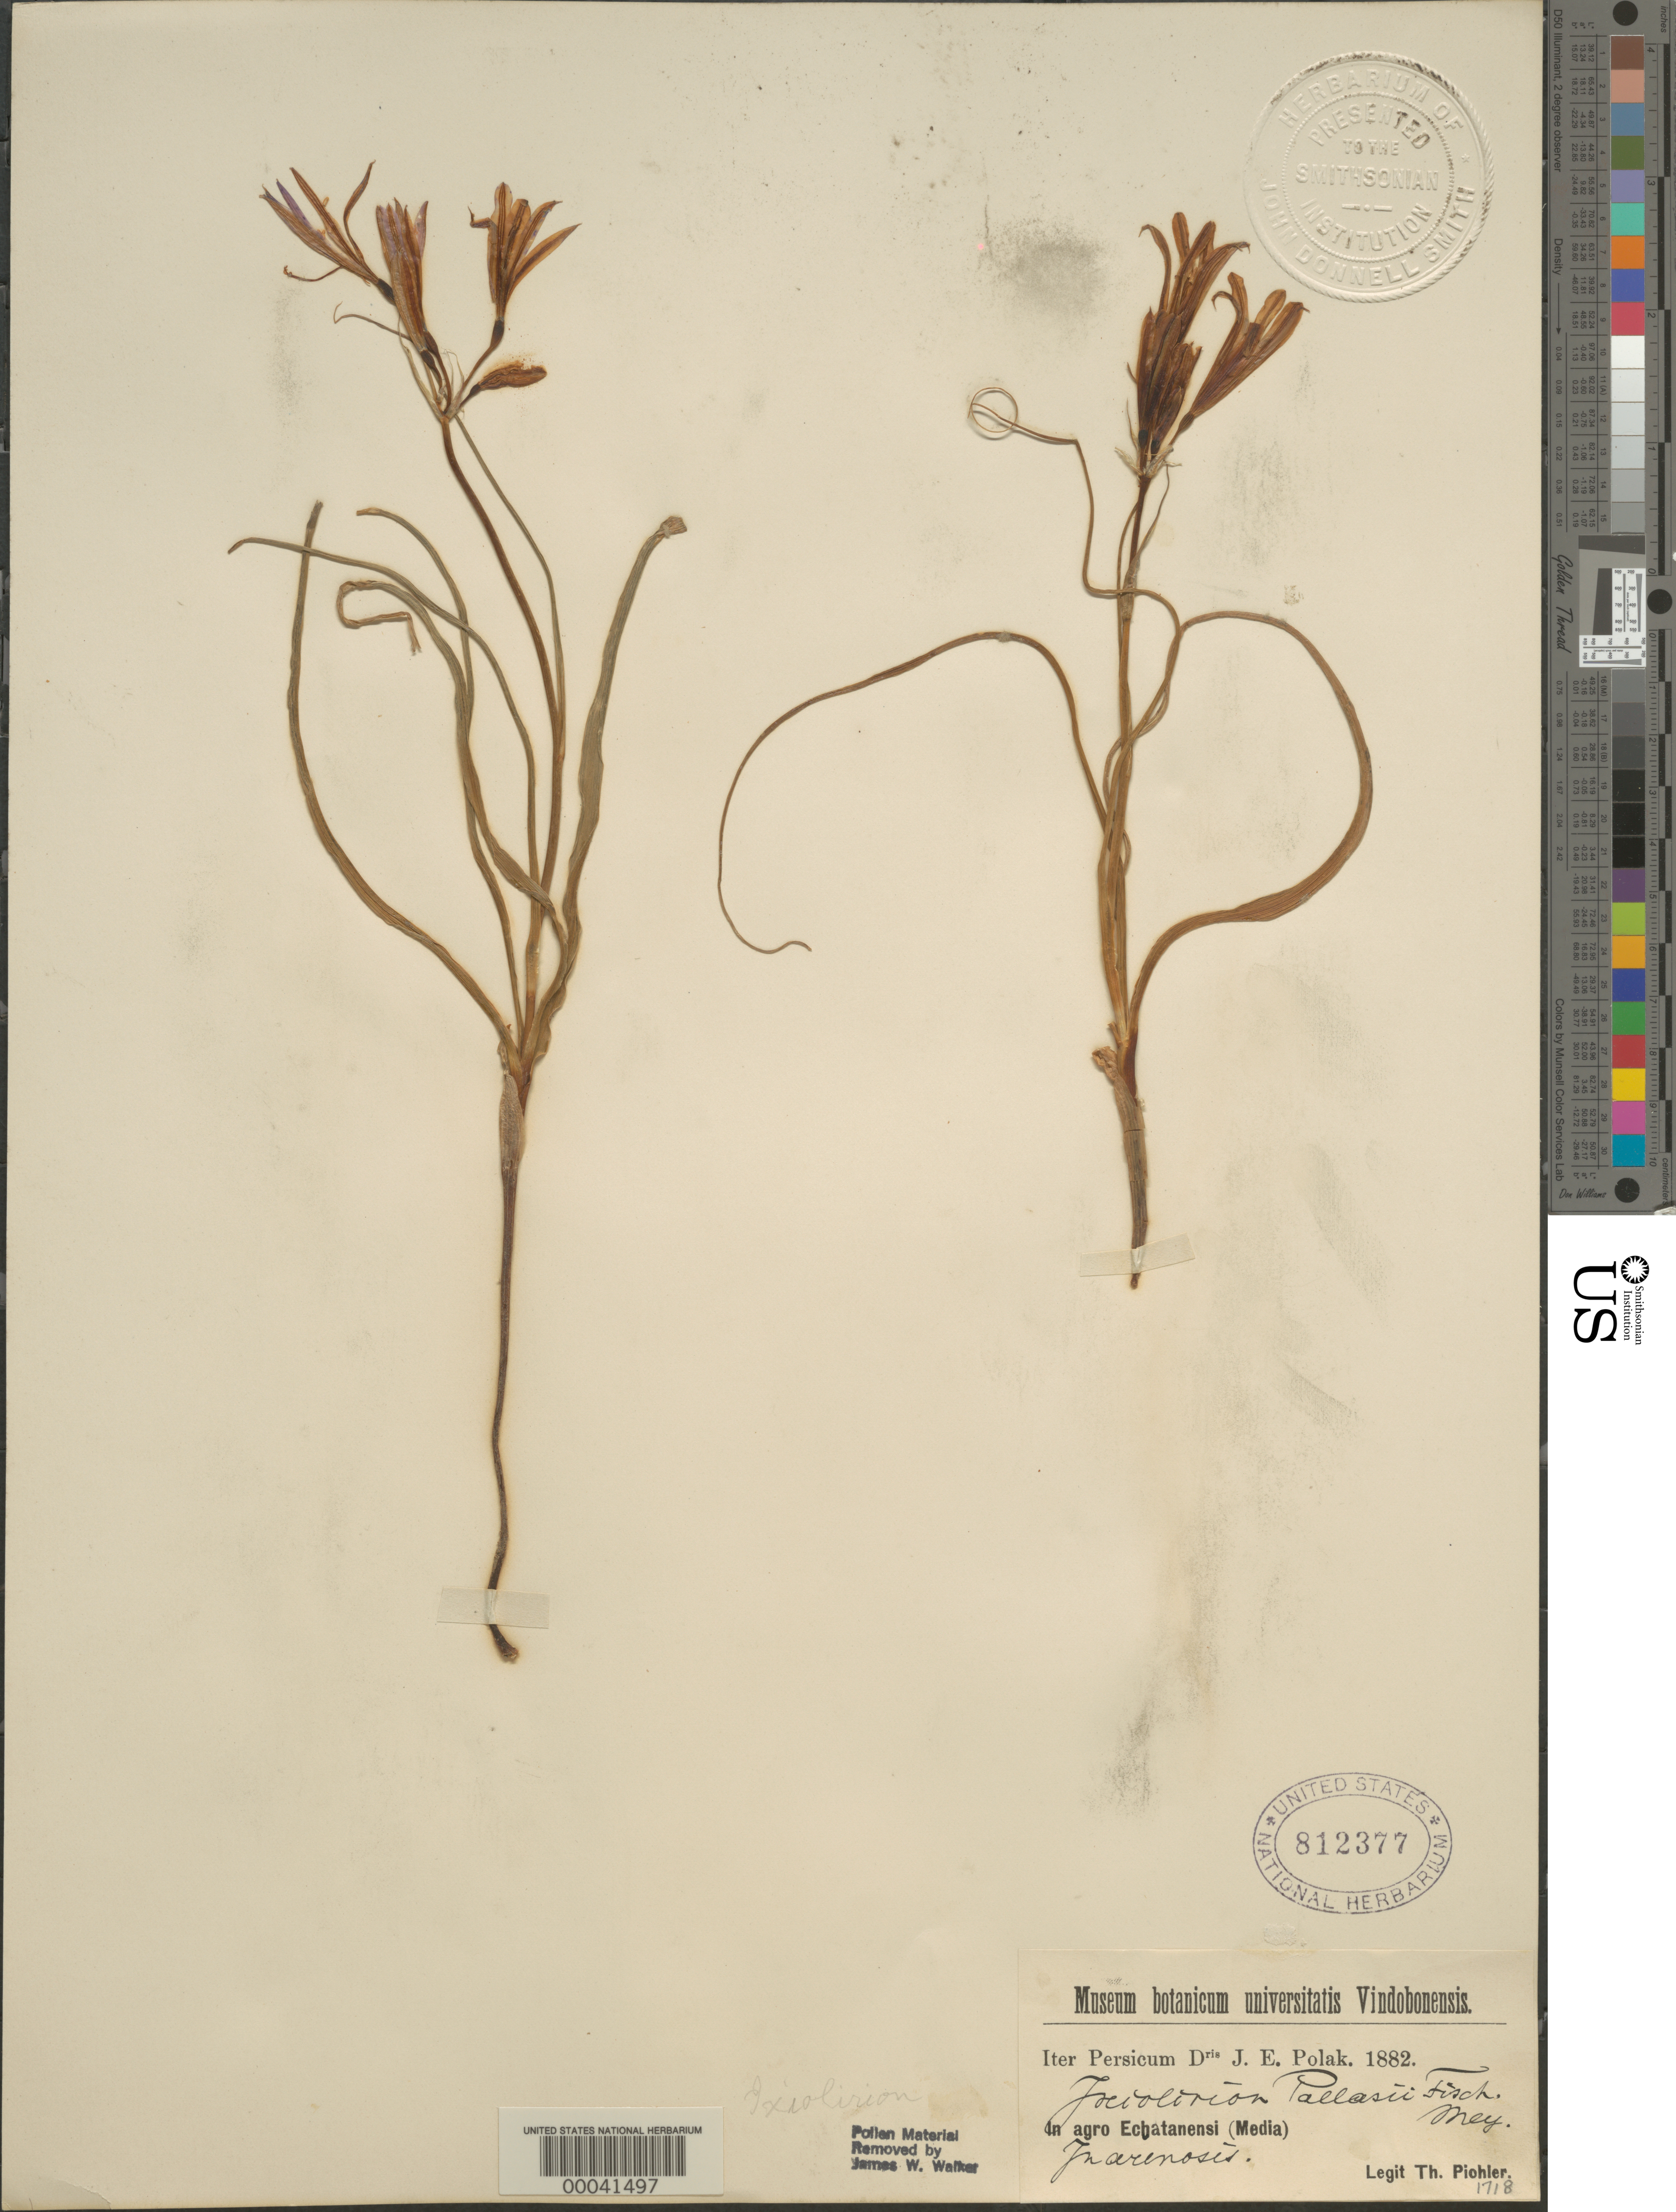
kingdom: Plantae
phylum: Tracheophyta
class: Liliopsida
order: Asparagales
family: Ixioliriaceae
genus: Ixiolirion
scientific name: Ixiolirion pallasii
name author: Fisch. & C.A. Mey. ex Ledeb.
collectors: T. Pichler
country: Iran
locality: Echatanensi (media)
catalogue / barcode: US 812377